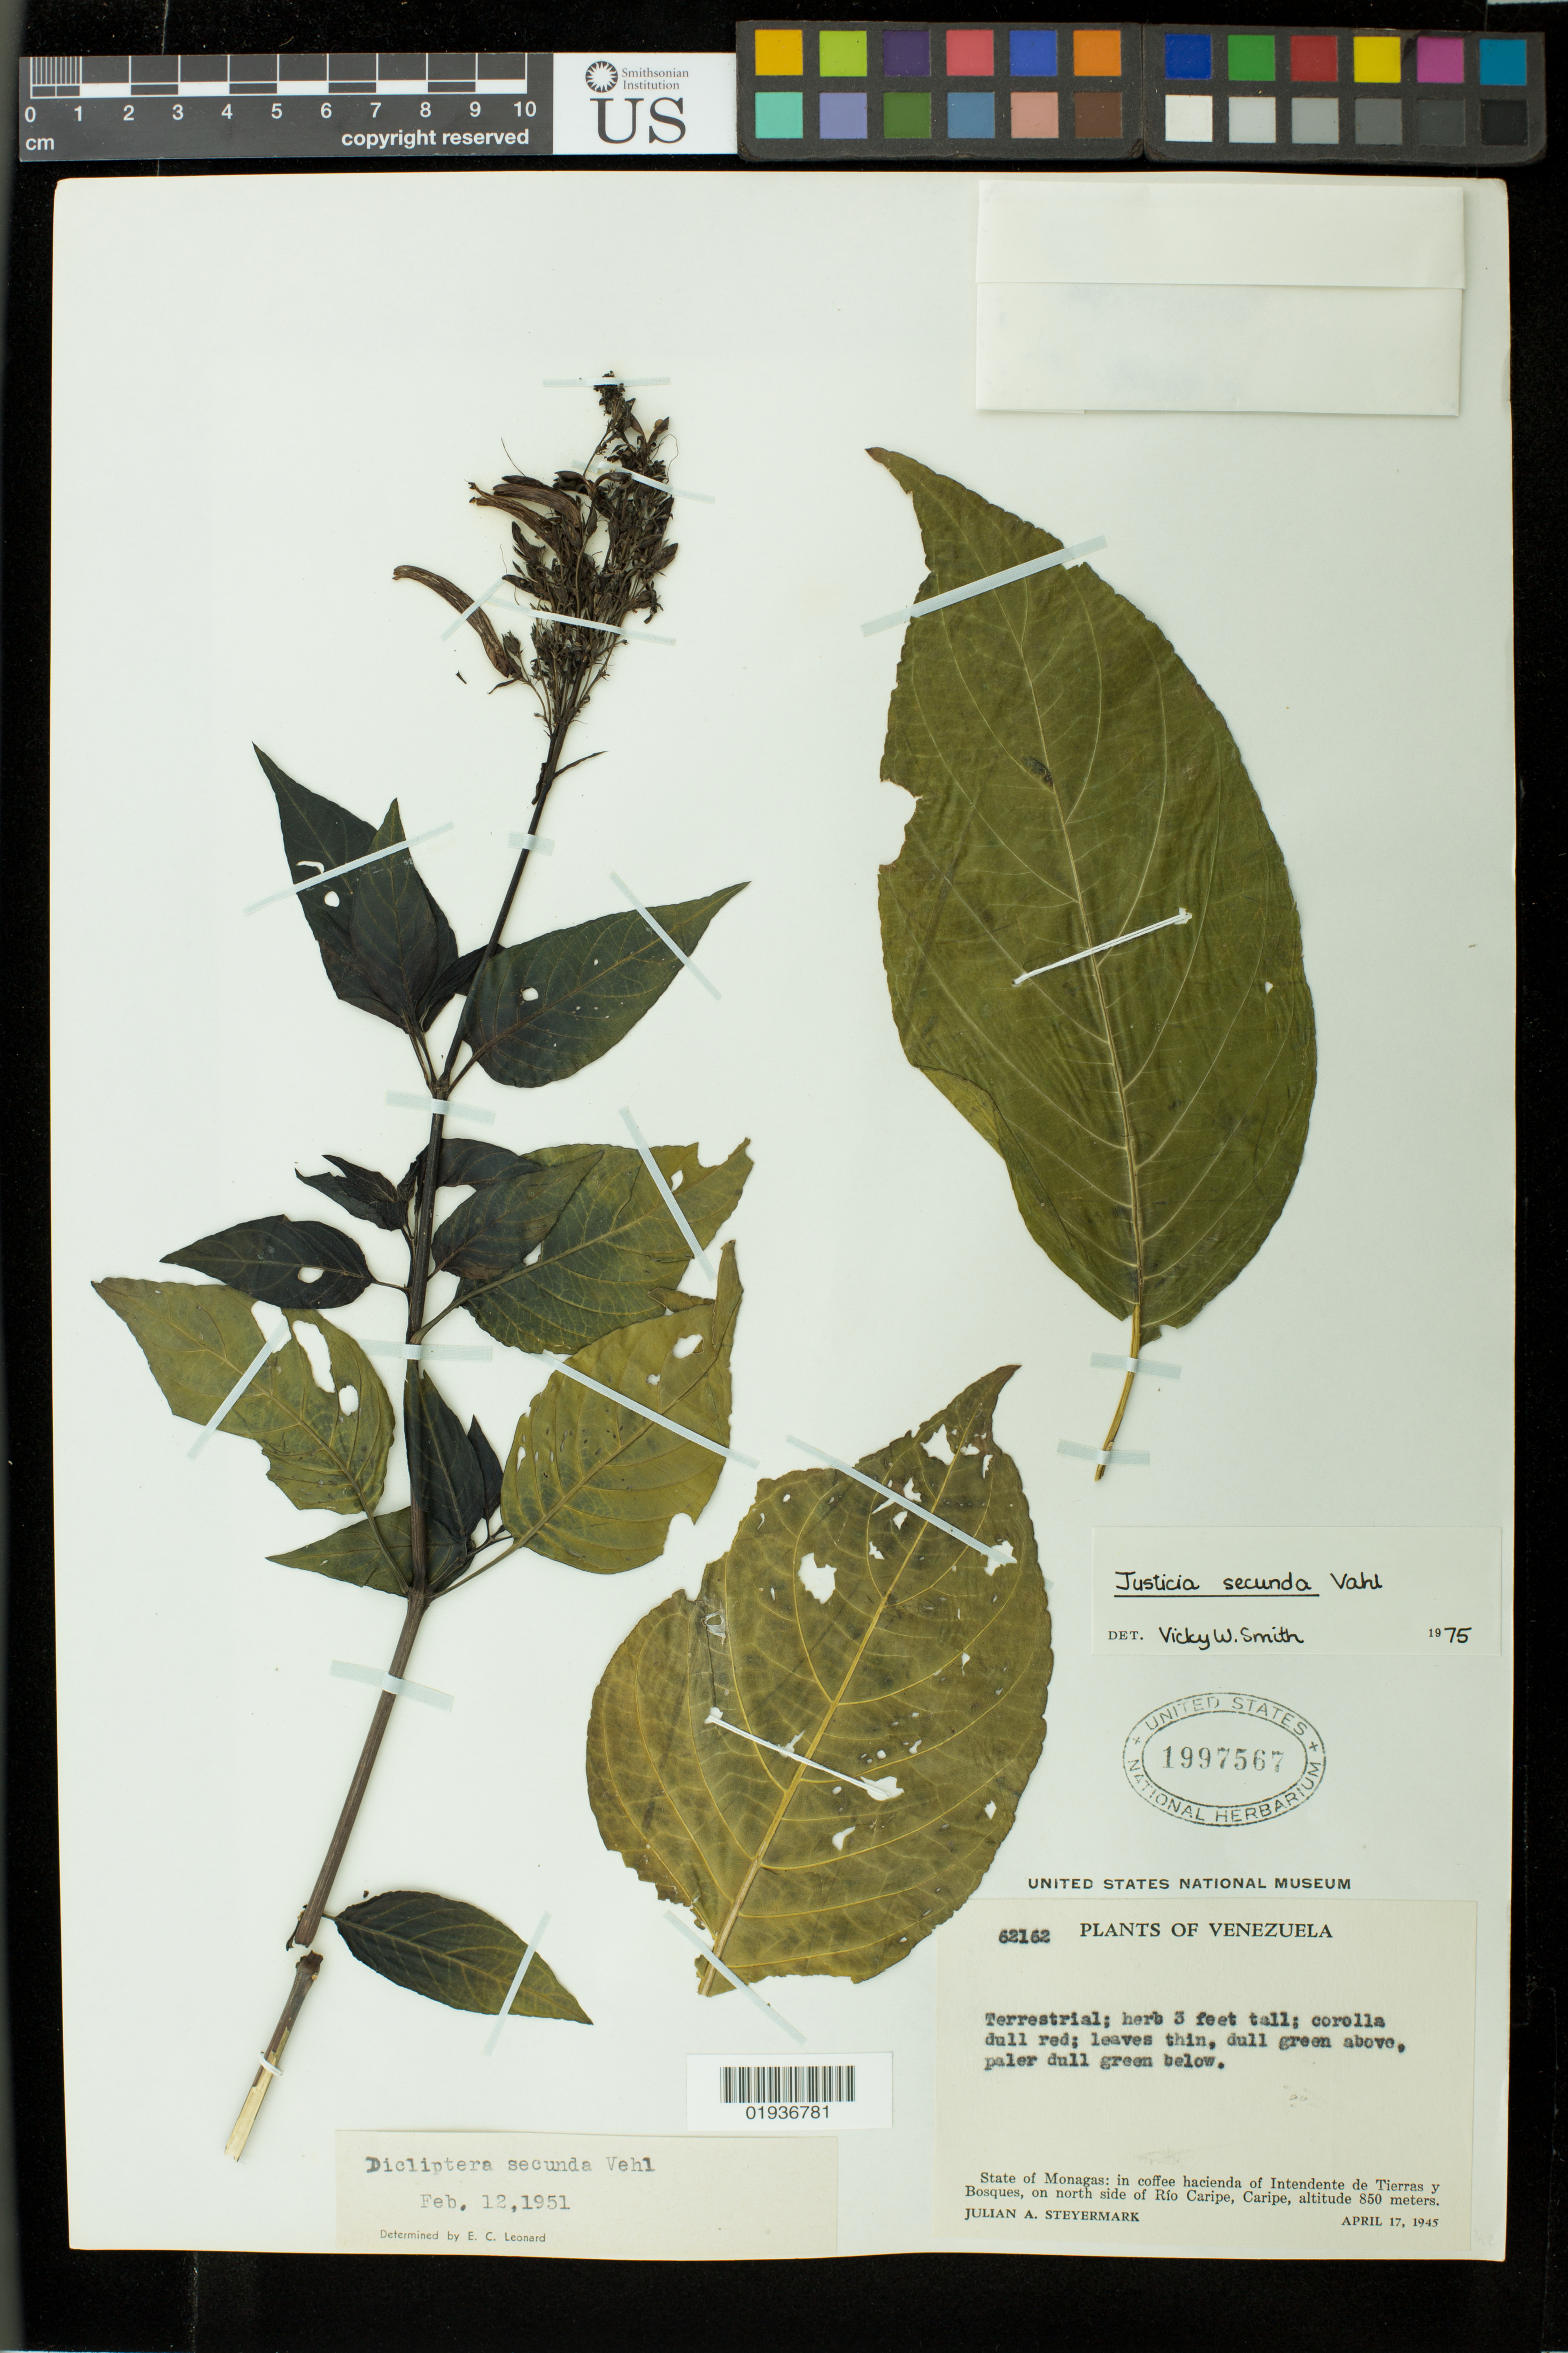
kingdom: Plantae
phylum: Tracheophyta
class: Magnoliopsida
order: Lamiales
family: Acanthaceae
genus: Justicia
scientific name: Justicia secunda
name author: Vahl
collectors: J. Steyermark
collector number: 62162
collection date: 1945-04-17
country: Venezuela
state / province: Monagas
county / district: Caripe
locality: In coffee hacienda of Intendente de Tierras y Bosques, on north side of Rio Caripe, Caripe.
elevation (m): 850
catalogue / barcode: US 1997567